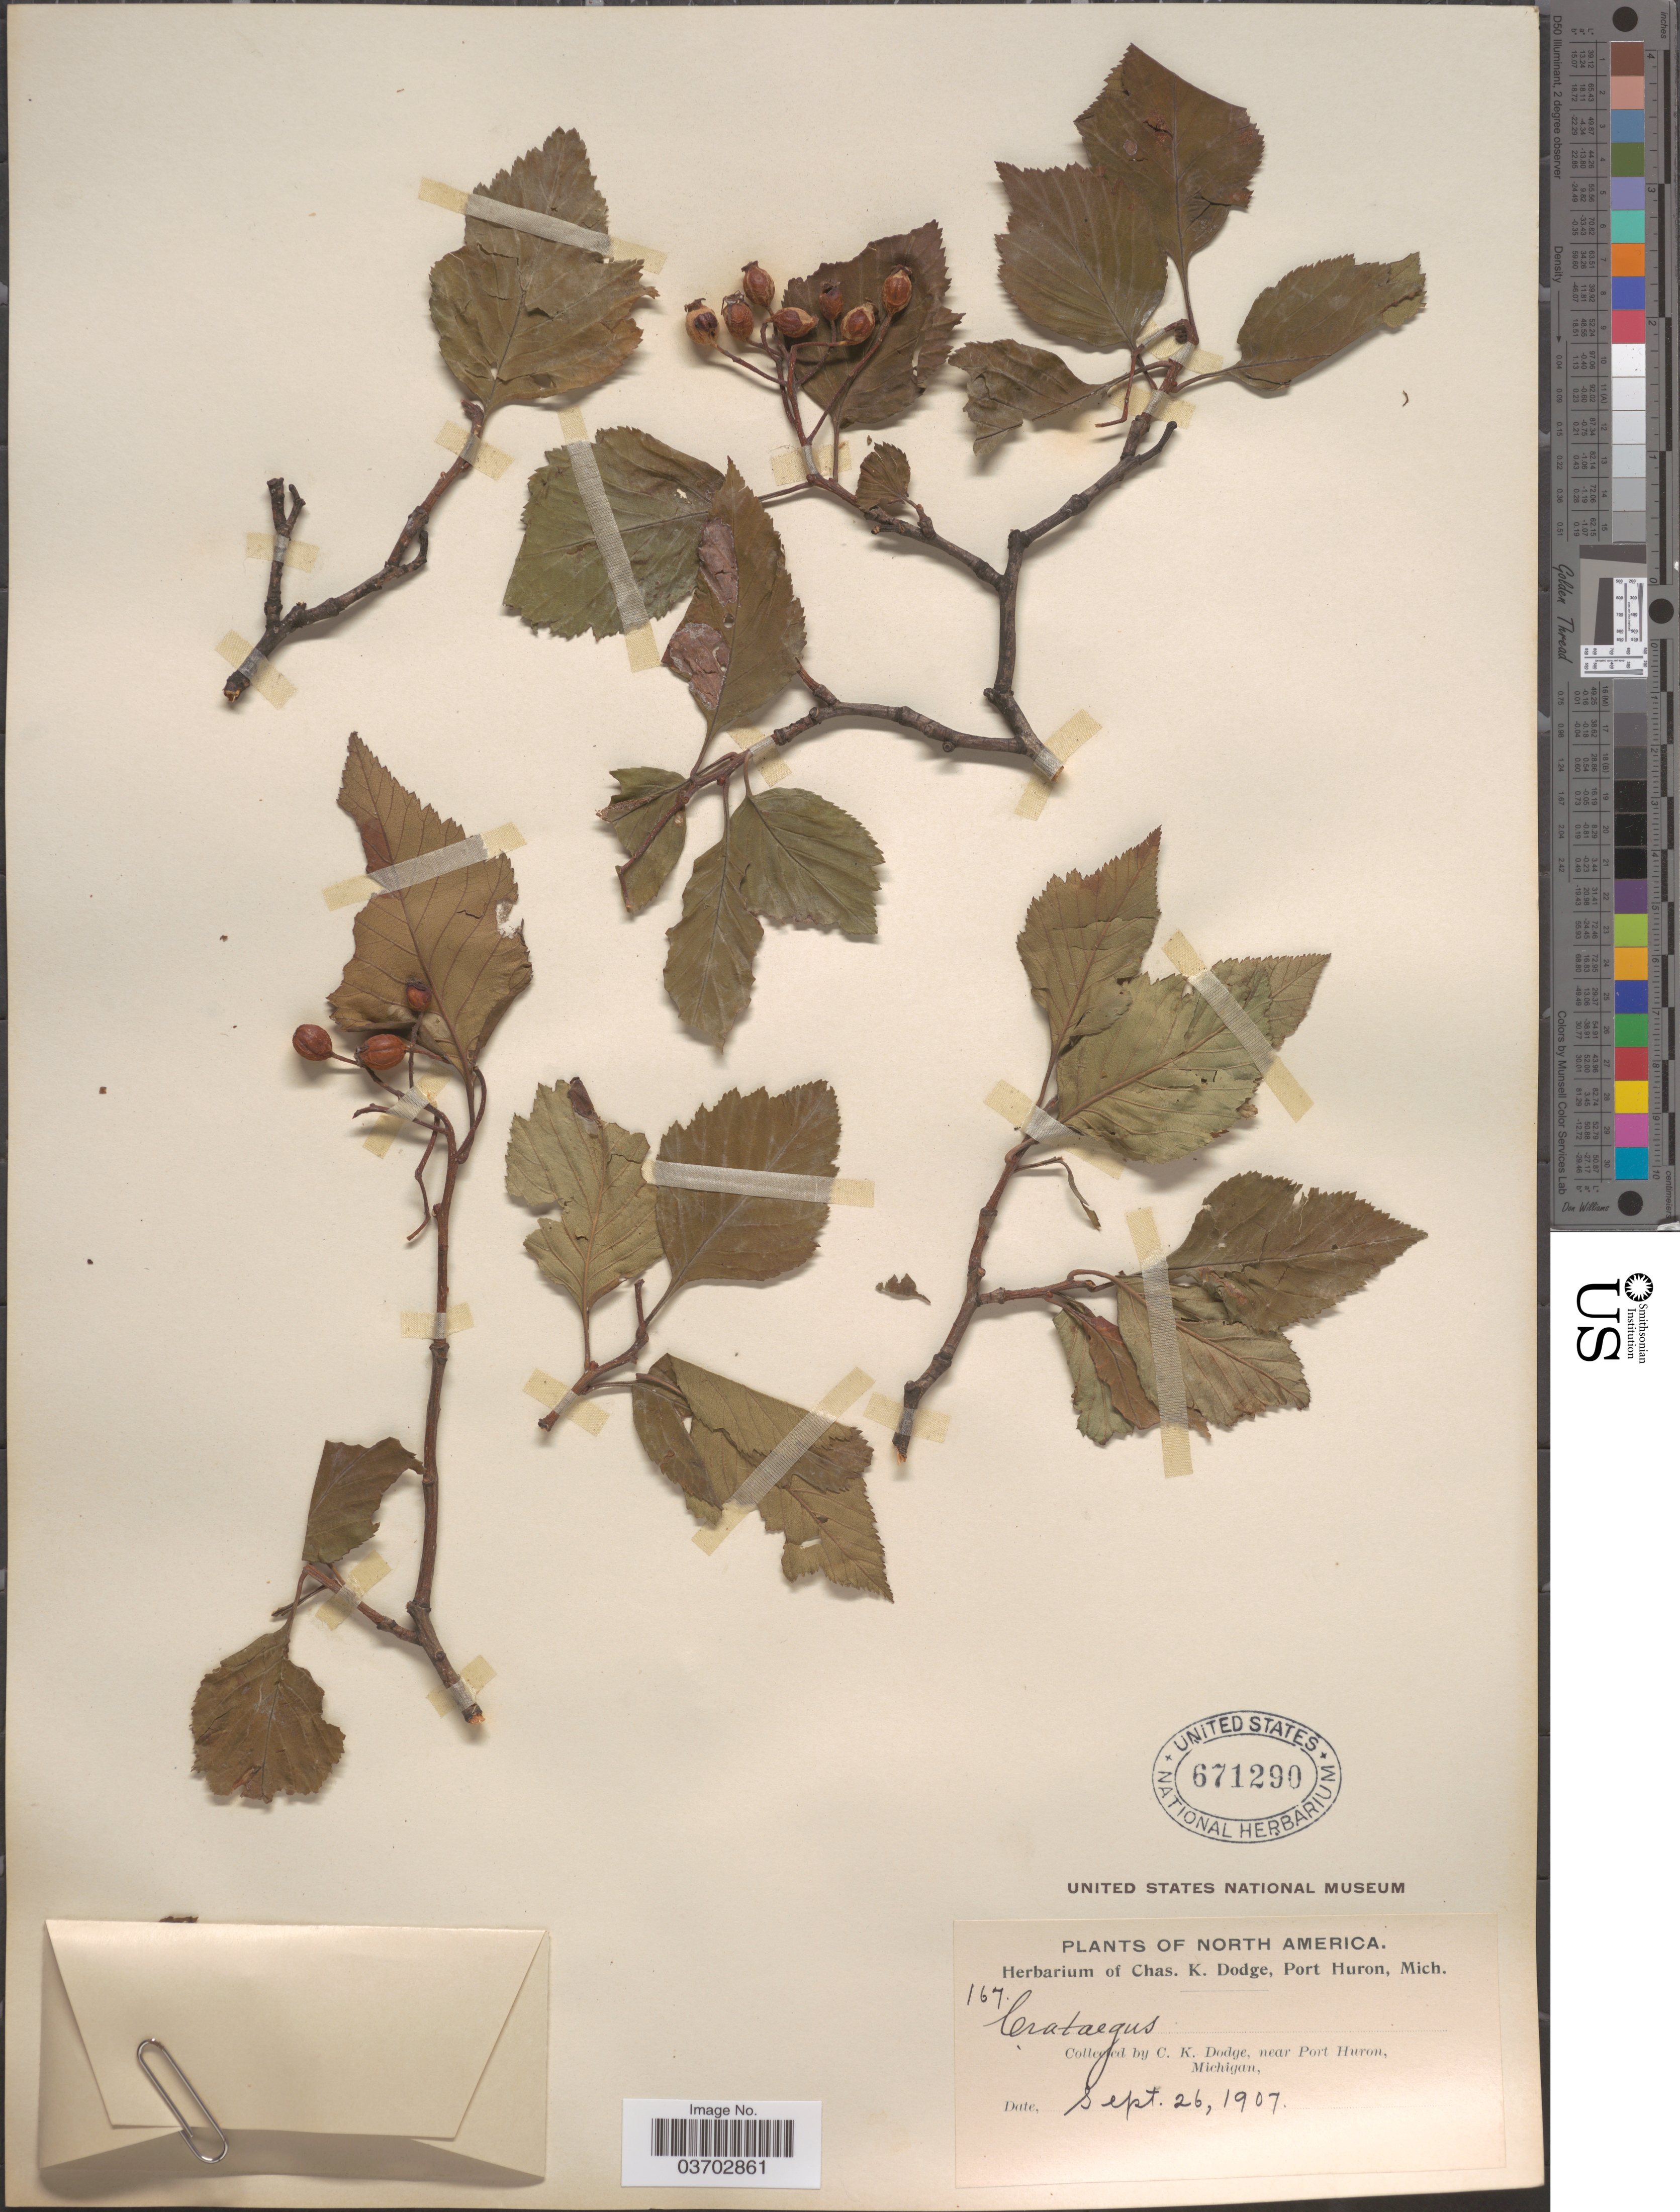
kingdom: Plantae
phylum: Tracheophyta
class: Magnoliopsida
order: Rosales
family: Rosaceae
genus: Crataegus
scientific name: Crataegus sp.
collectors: C. K. Dodge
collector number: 167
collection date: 1907-09-26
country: United States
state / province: Michigan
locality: Near Port Huron.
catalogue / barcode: US 671290